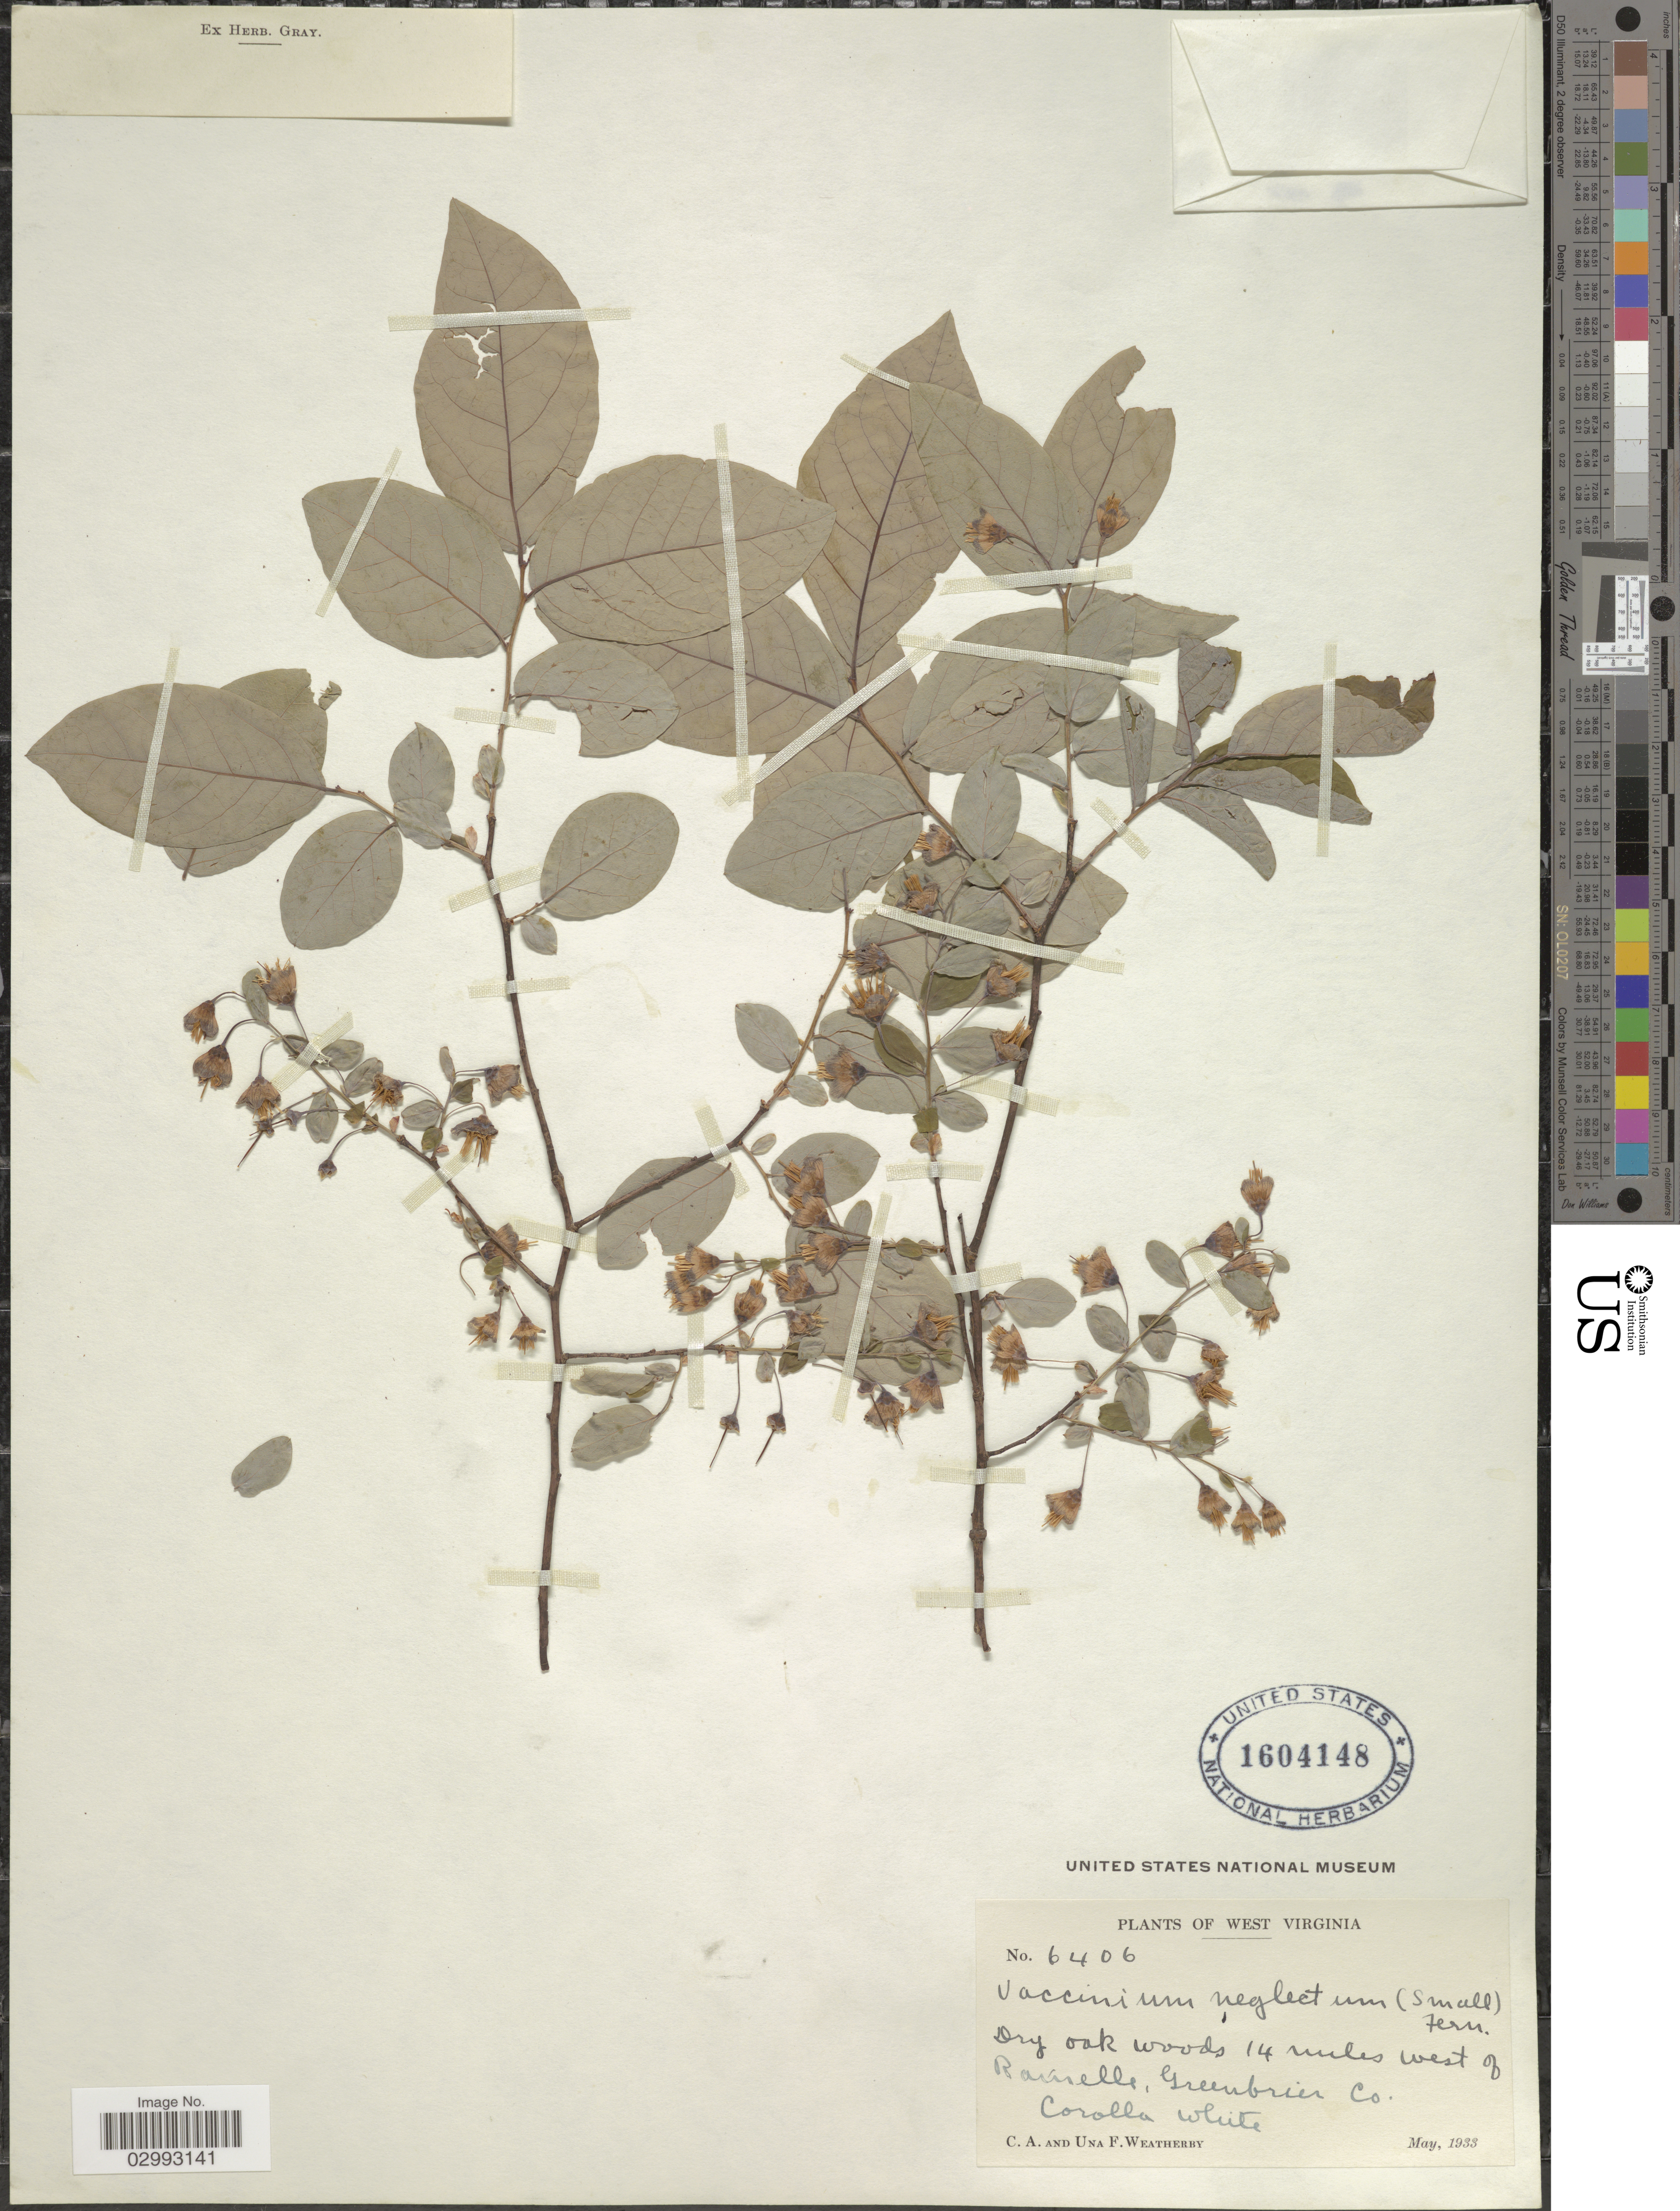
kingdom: Plantae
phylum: Tracheophyta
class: Magnoliopsida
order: Ericales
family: Ericaceae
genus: Polycodium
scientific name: Polycodium neglectum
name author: Small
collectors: C. A. Weatherby & U. Weatherby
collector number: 6406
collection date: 1933-05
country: United States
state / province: West Virginia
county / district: Greenbrier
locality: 14 miles W of Rainelle,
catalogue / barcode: US 1604148